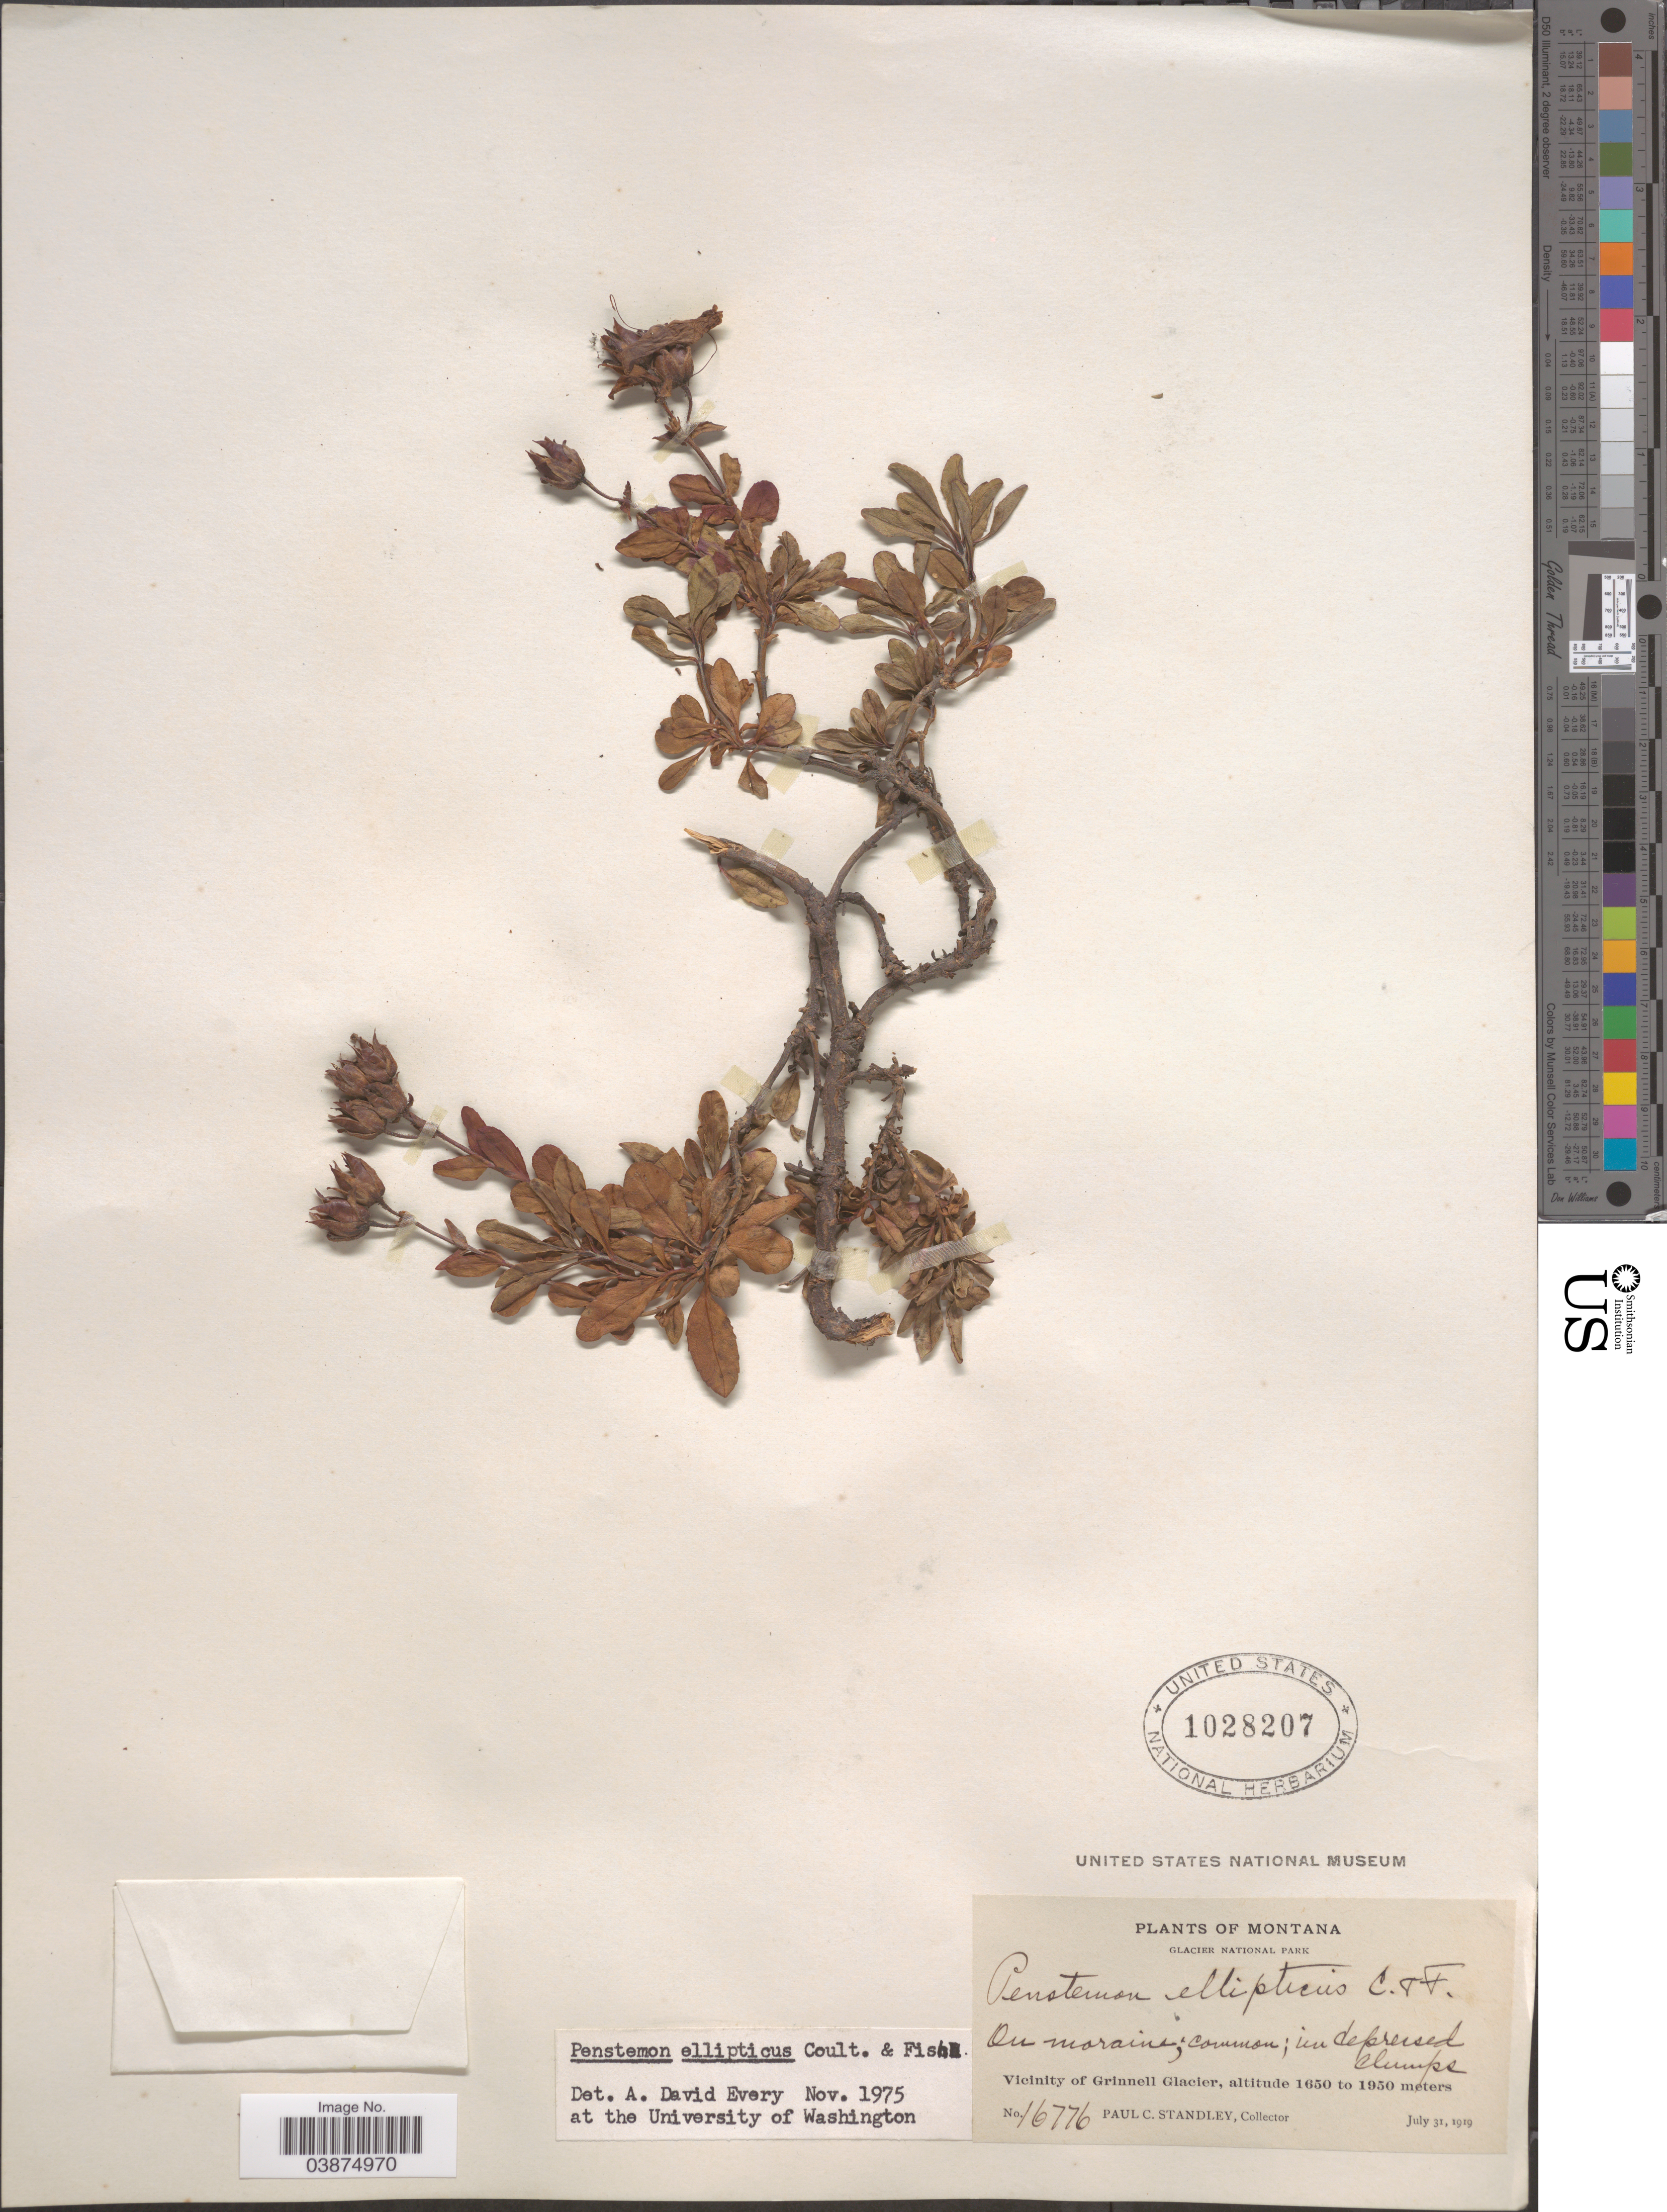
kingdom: Plantae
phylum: Tracheophyta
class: Magnoliopsida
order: Lamiales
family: Plantaginaceae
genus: Penstemon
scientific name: Penstemon ellipticus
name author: Greene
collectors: P. C. Standley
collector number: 16776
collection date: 1919-07-31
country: United States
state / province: Montana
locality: Glacier National Park. Vicinity of Grinnell Glacier.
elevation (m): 1650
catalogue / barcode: US 1028207